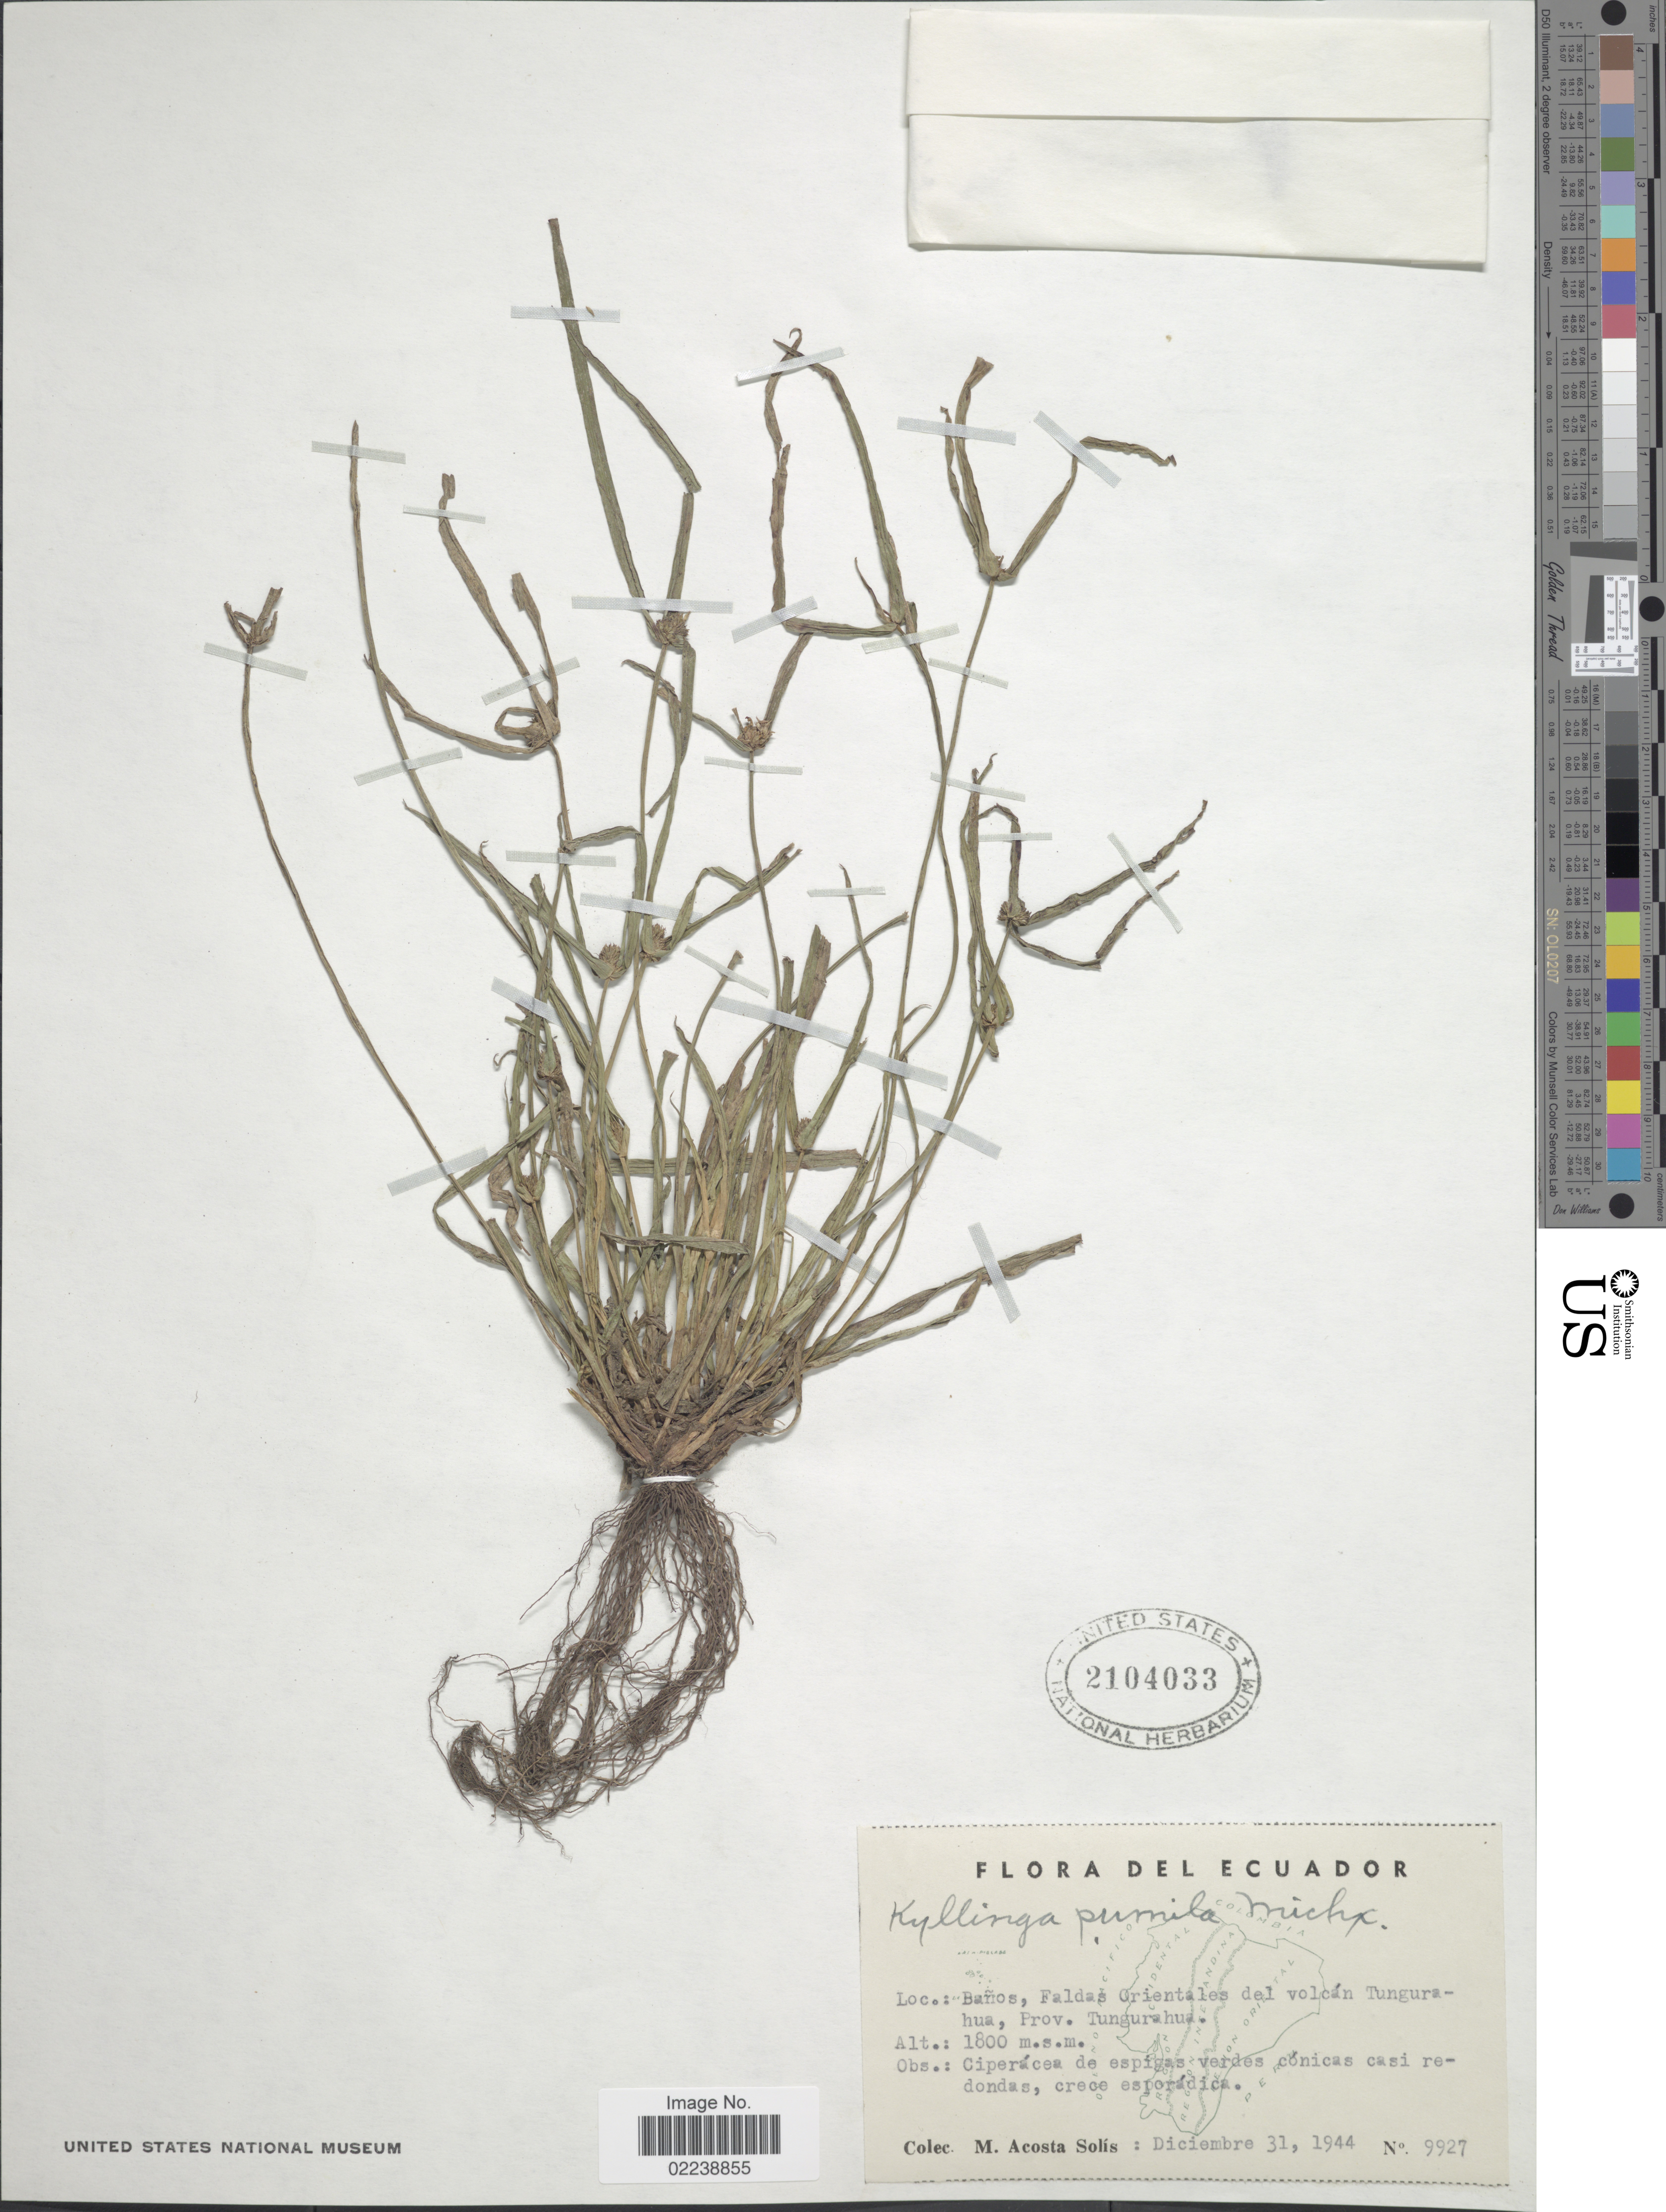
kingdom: Plantae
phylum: Tracheophyta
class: Liliopsida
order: Poales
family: Cyperaceae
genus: Cyperus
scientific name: Cyperus hortensis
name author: (Salzm. ex Steud.) Dorr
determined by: Strong, Mark T., (BOT), Smithsonian Institution - National Museum of Natural History (UNITED STATES)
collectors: M. Acosta Solis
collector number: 9927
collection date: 1944-12-31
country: Ecuador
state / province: Tungurahua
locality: Banos, Faldas Orientalis del volcan Tungurahua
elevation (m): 1800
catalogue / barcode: US 2104033